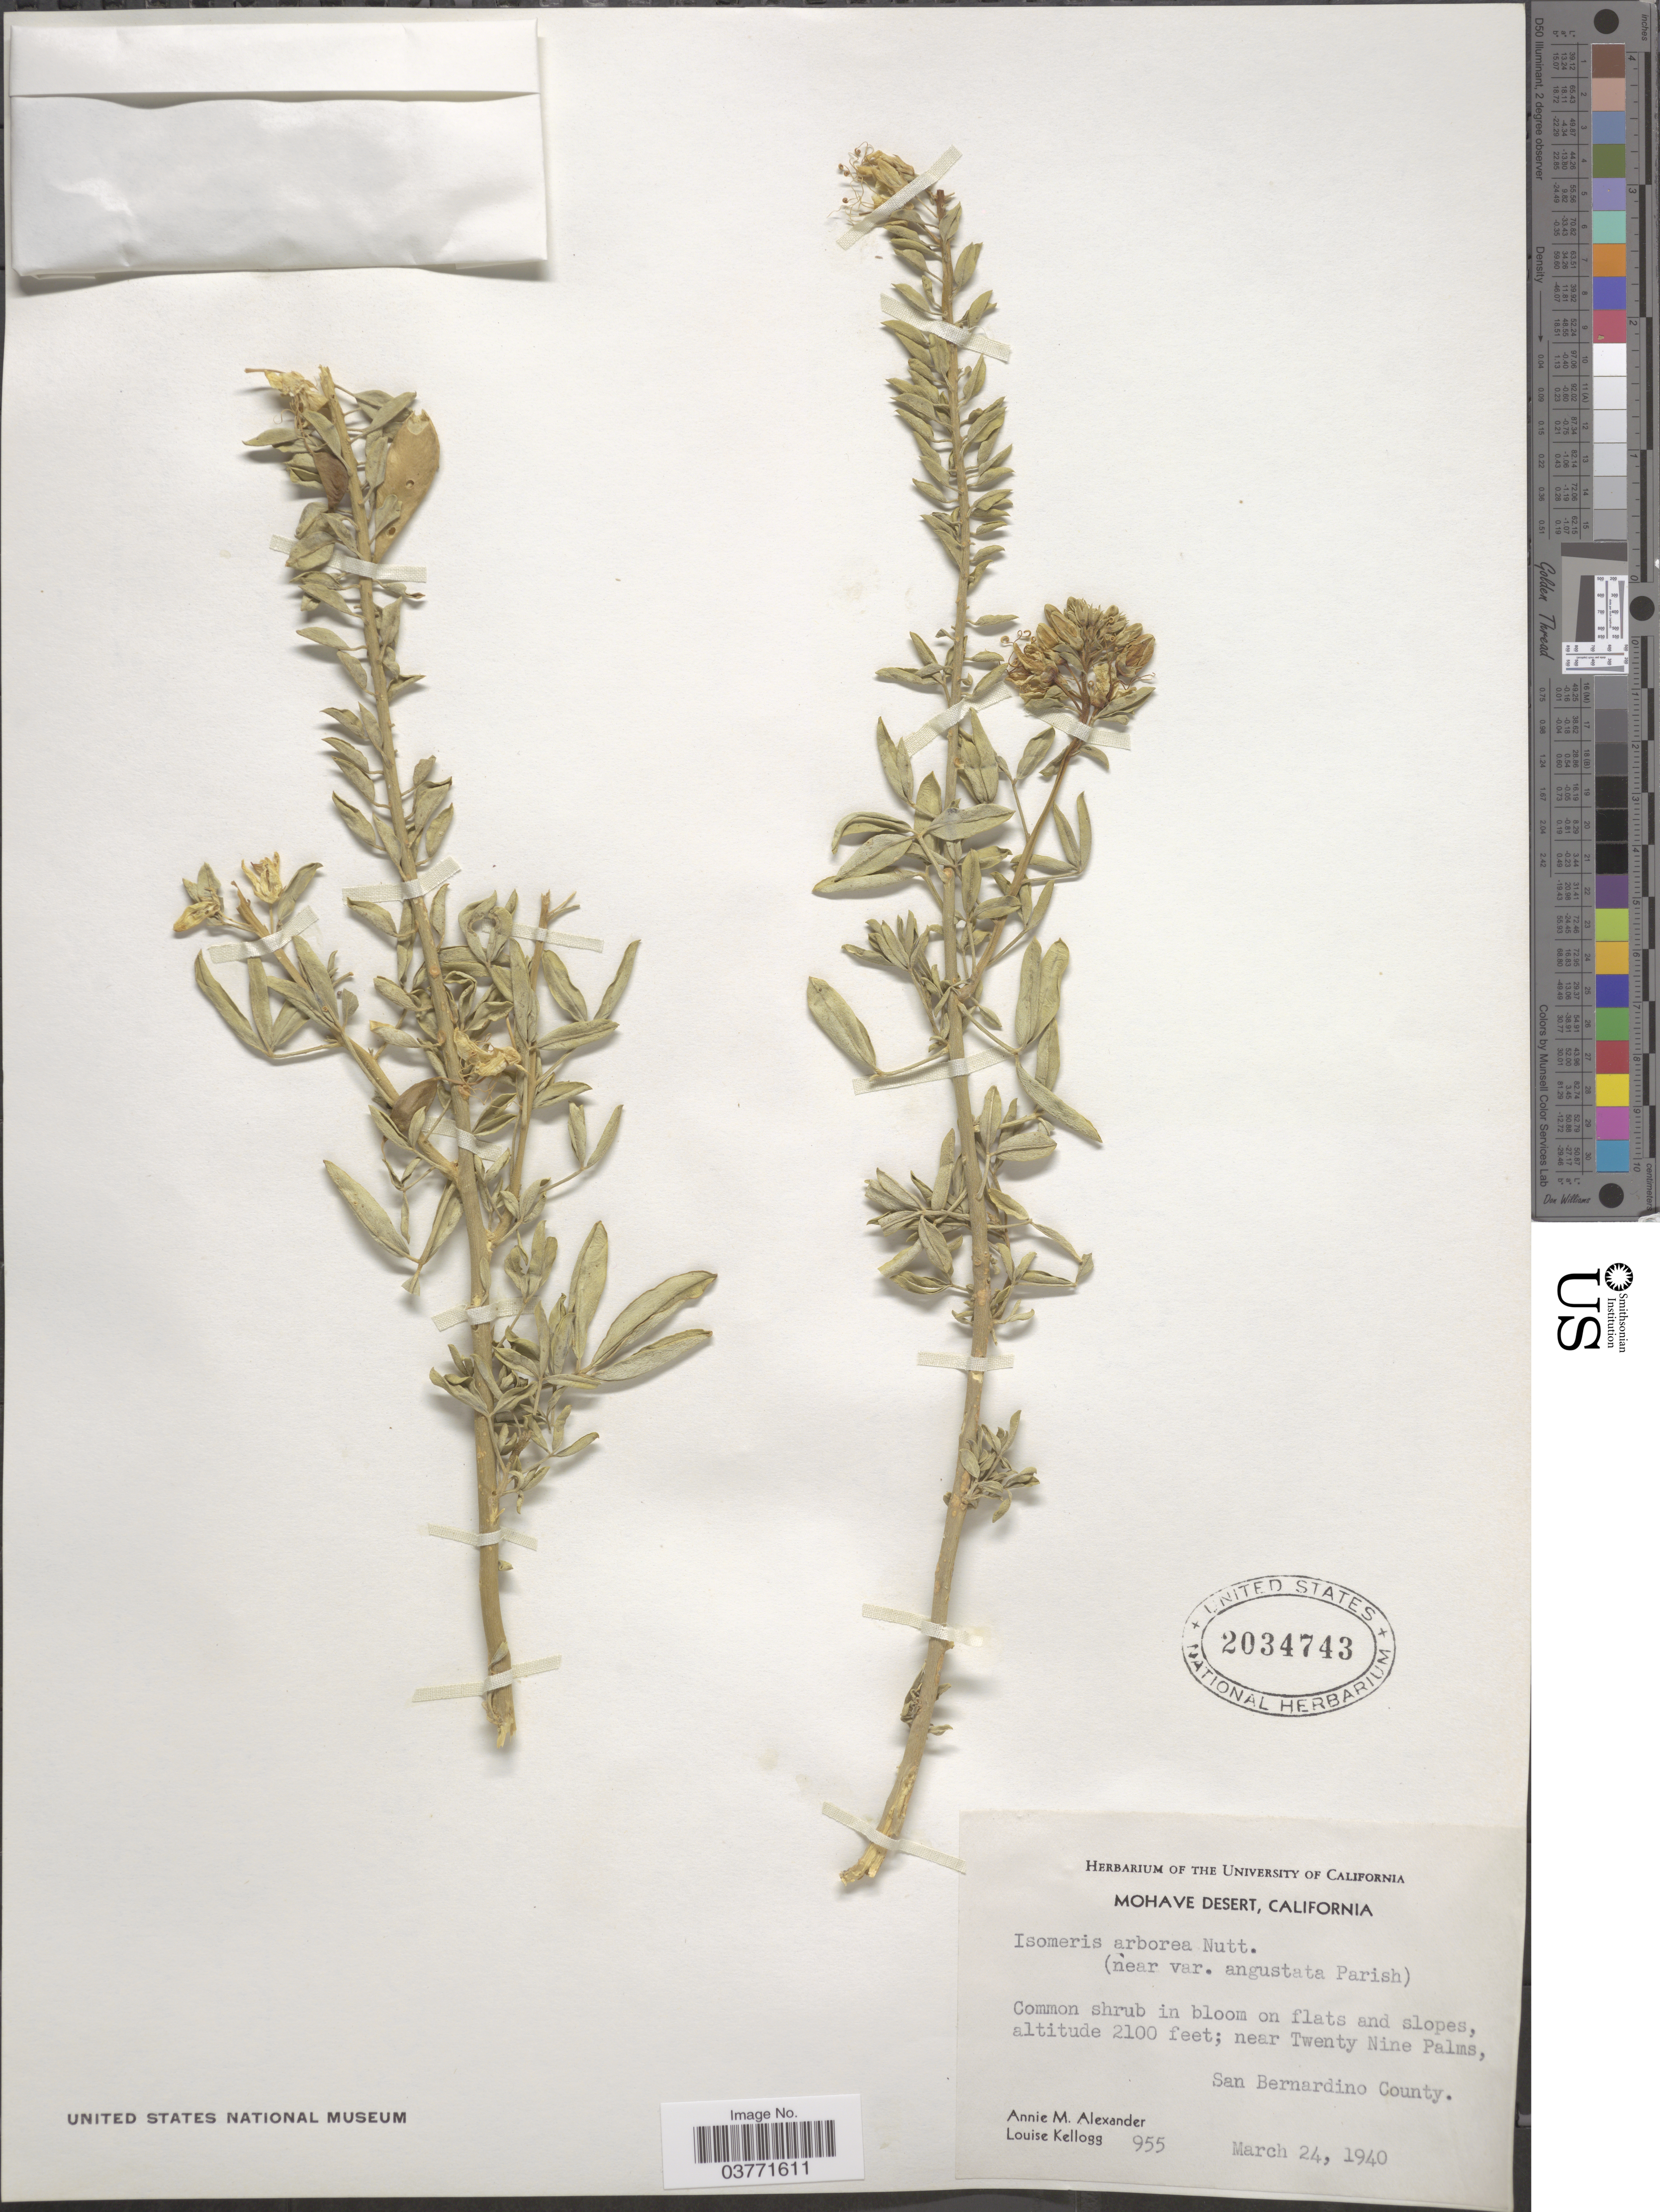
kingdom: Plantae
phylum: Tracheophyta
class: Magnoliopsida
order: Brassicales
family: Cleomaceae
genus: Cleomella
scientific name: Cleomella arborea var. arborea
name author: (Nutt.) Roalson & J.C. Hall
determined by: Strong, Mark T., (BOT), Smithsonian Institution - National Museum of Natural History (UNITED STATES)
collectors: A. M. Alexander & L. Kellogg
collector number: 955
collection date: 1940-03-24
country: United States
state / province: California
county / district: San Bernardino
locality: Mohave Desert. Near Twenty Nine Palms, San Bernardino County.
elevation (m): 640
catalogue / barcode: US 2034743